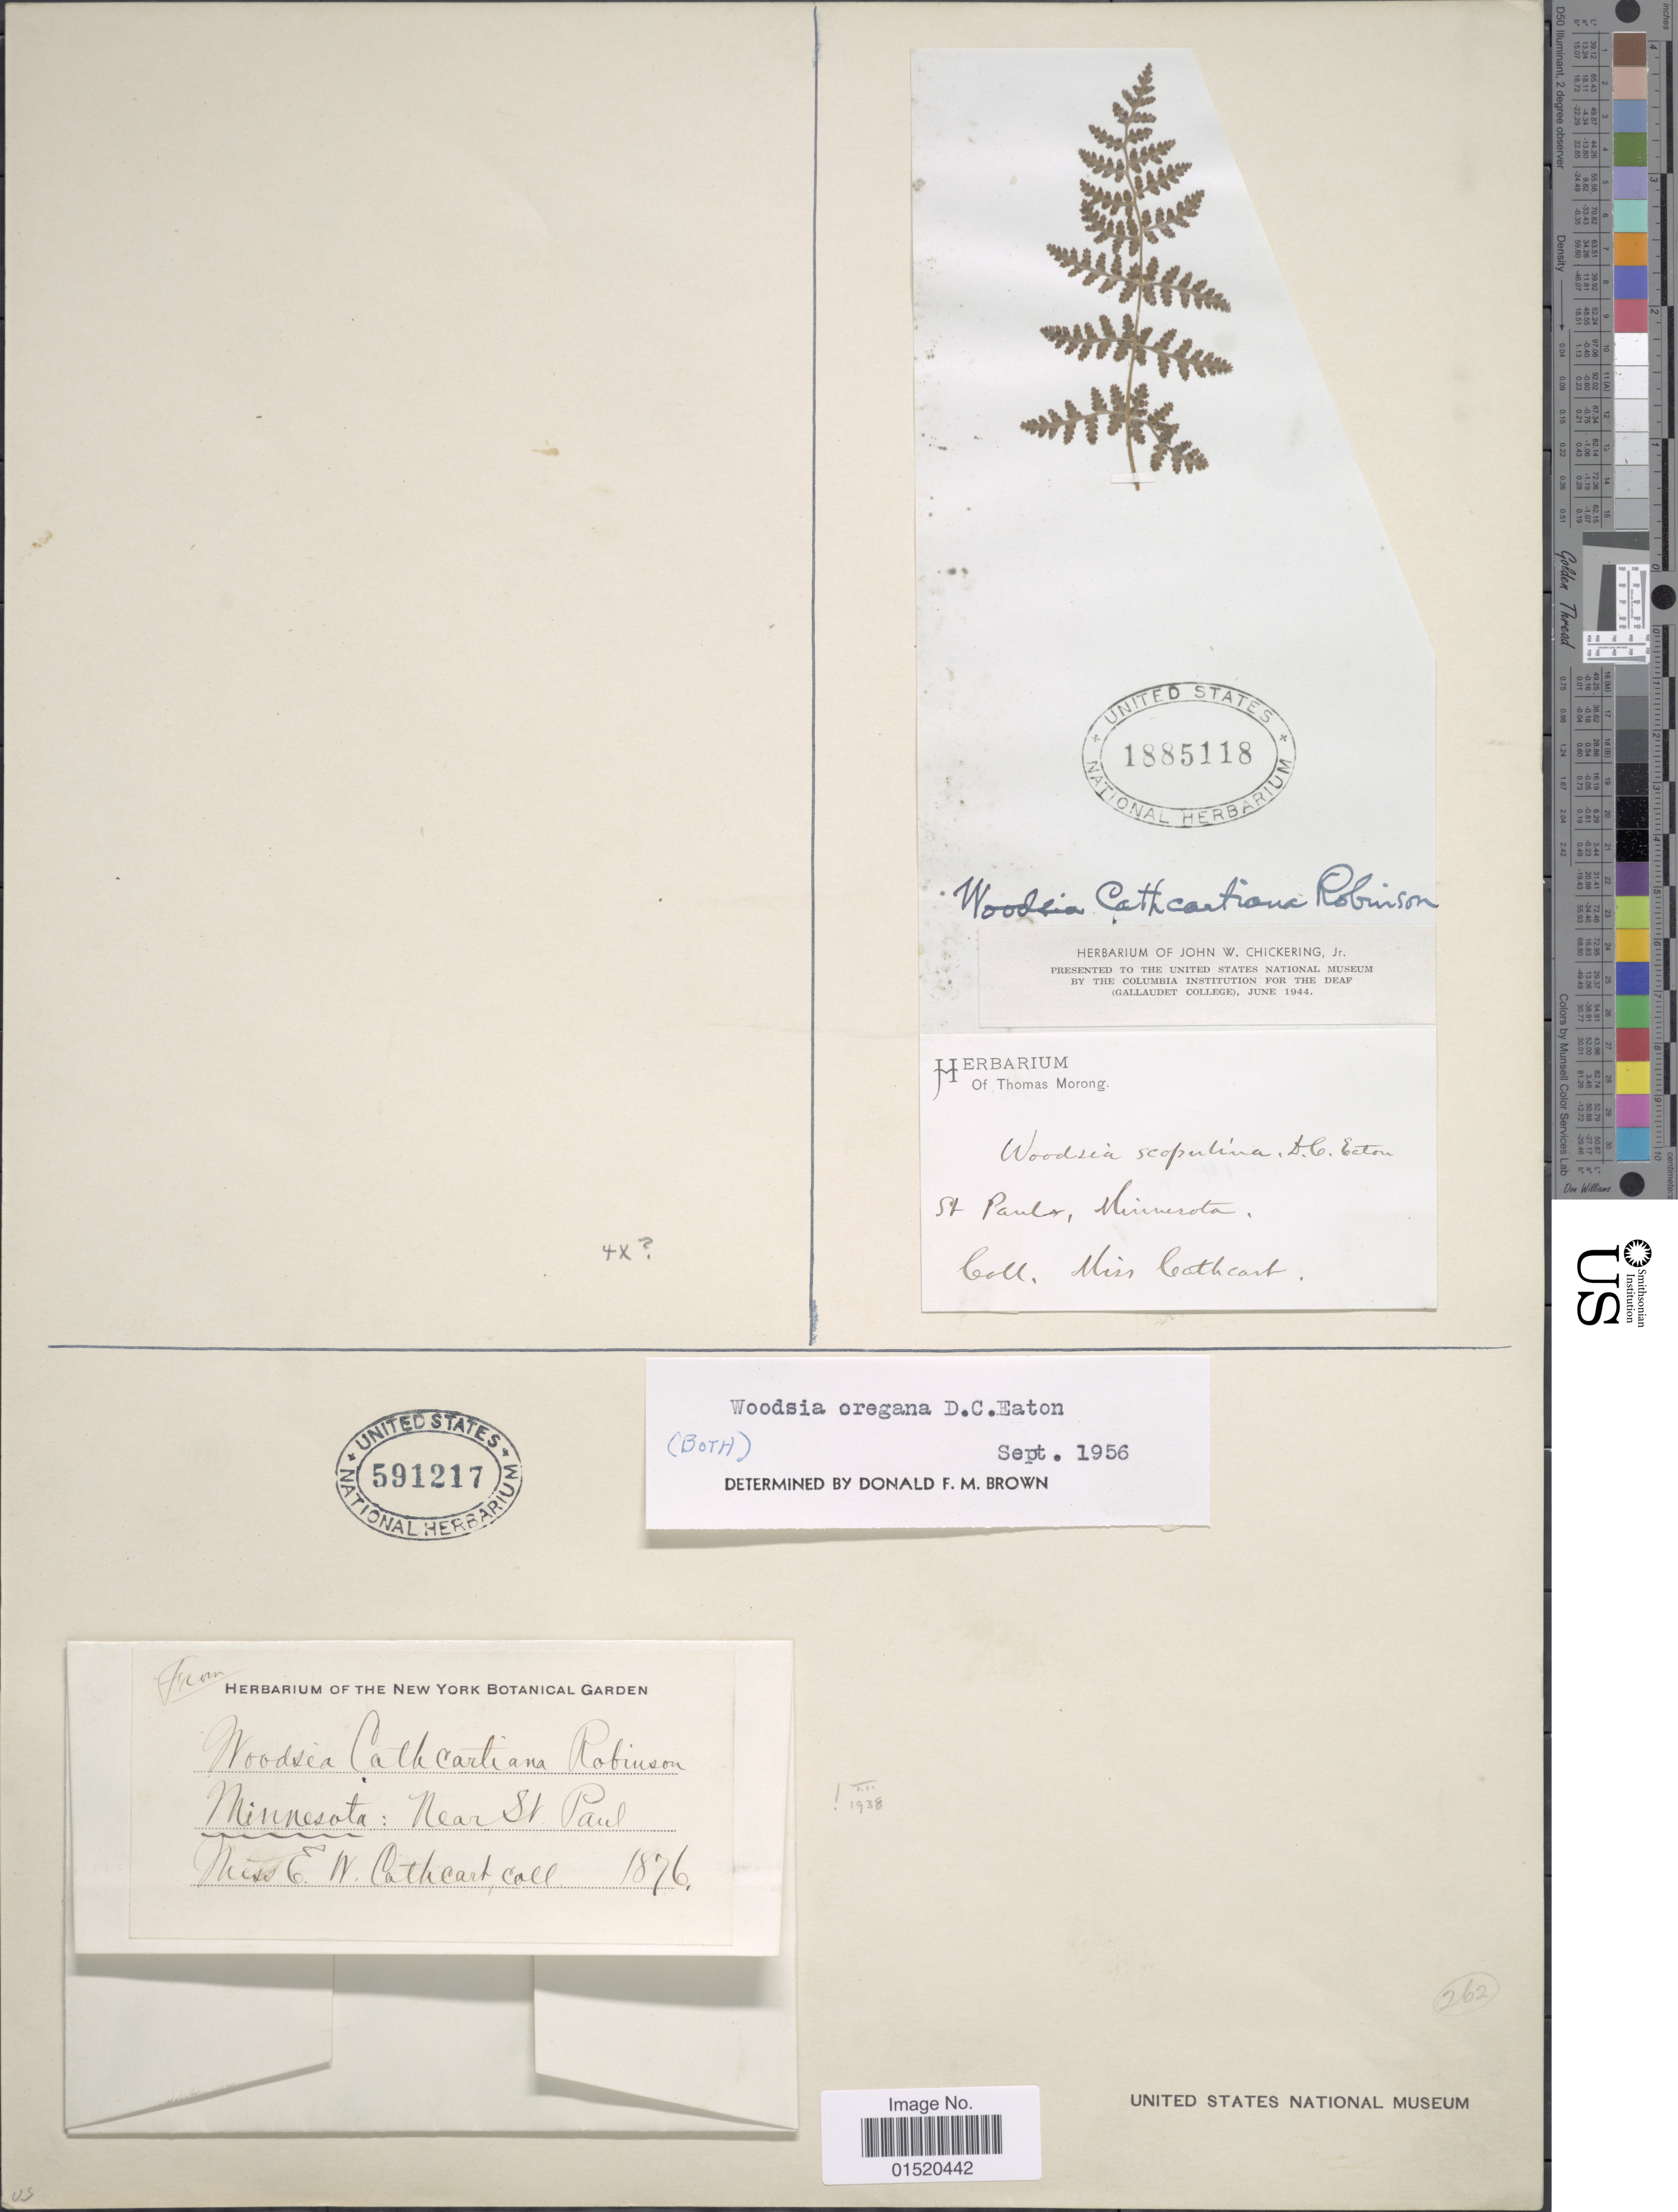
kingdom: Plantae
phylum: Tracheophyta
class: Polypodiopsida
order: Polypodiales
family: Woodsiaceae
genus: Woodsia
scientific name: Woodsia oregana var. cathcartiana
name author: (B.L. Rob.) C.V. Morton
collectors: Cathcart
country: United States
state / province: Minnesota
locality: St Paul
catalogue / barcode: US 1885118-2